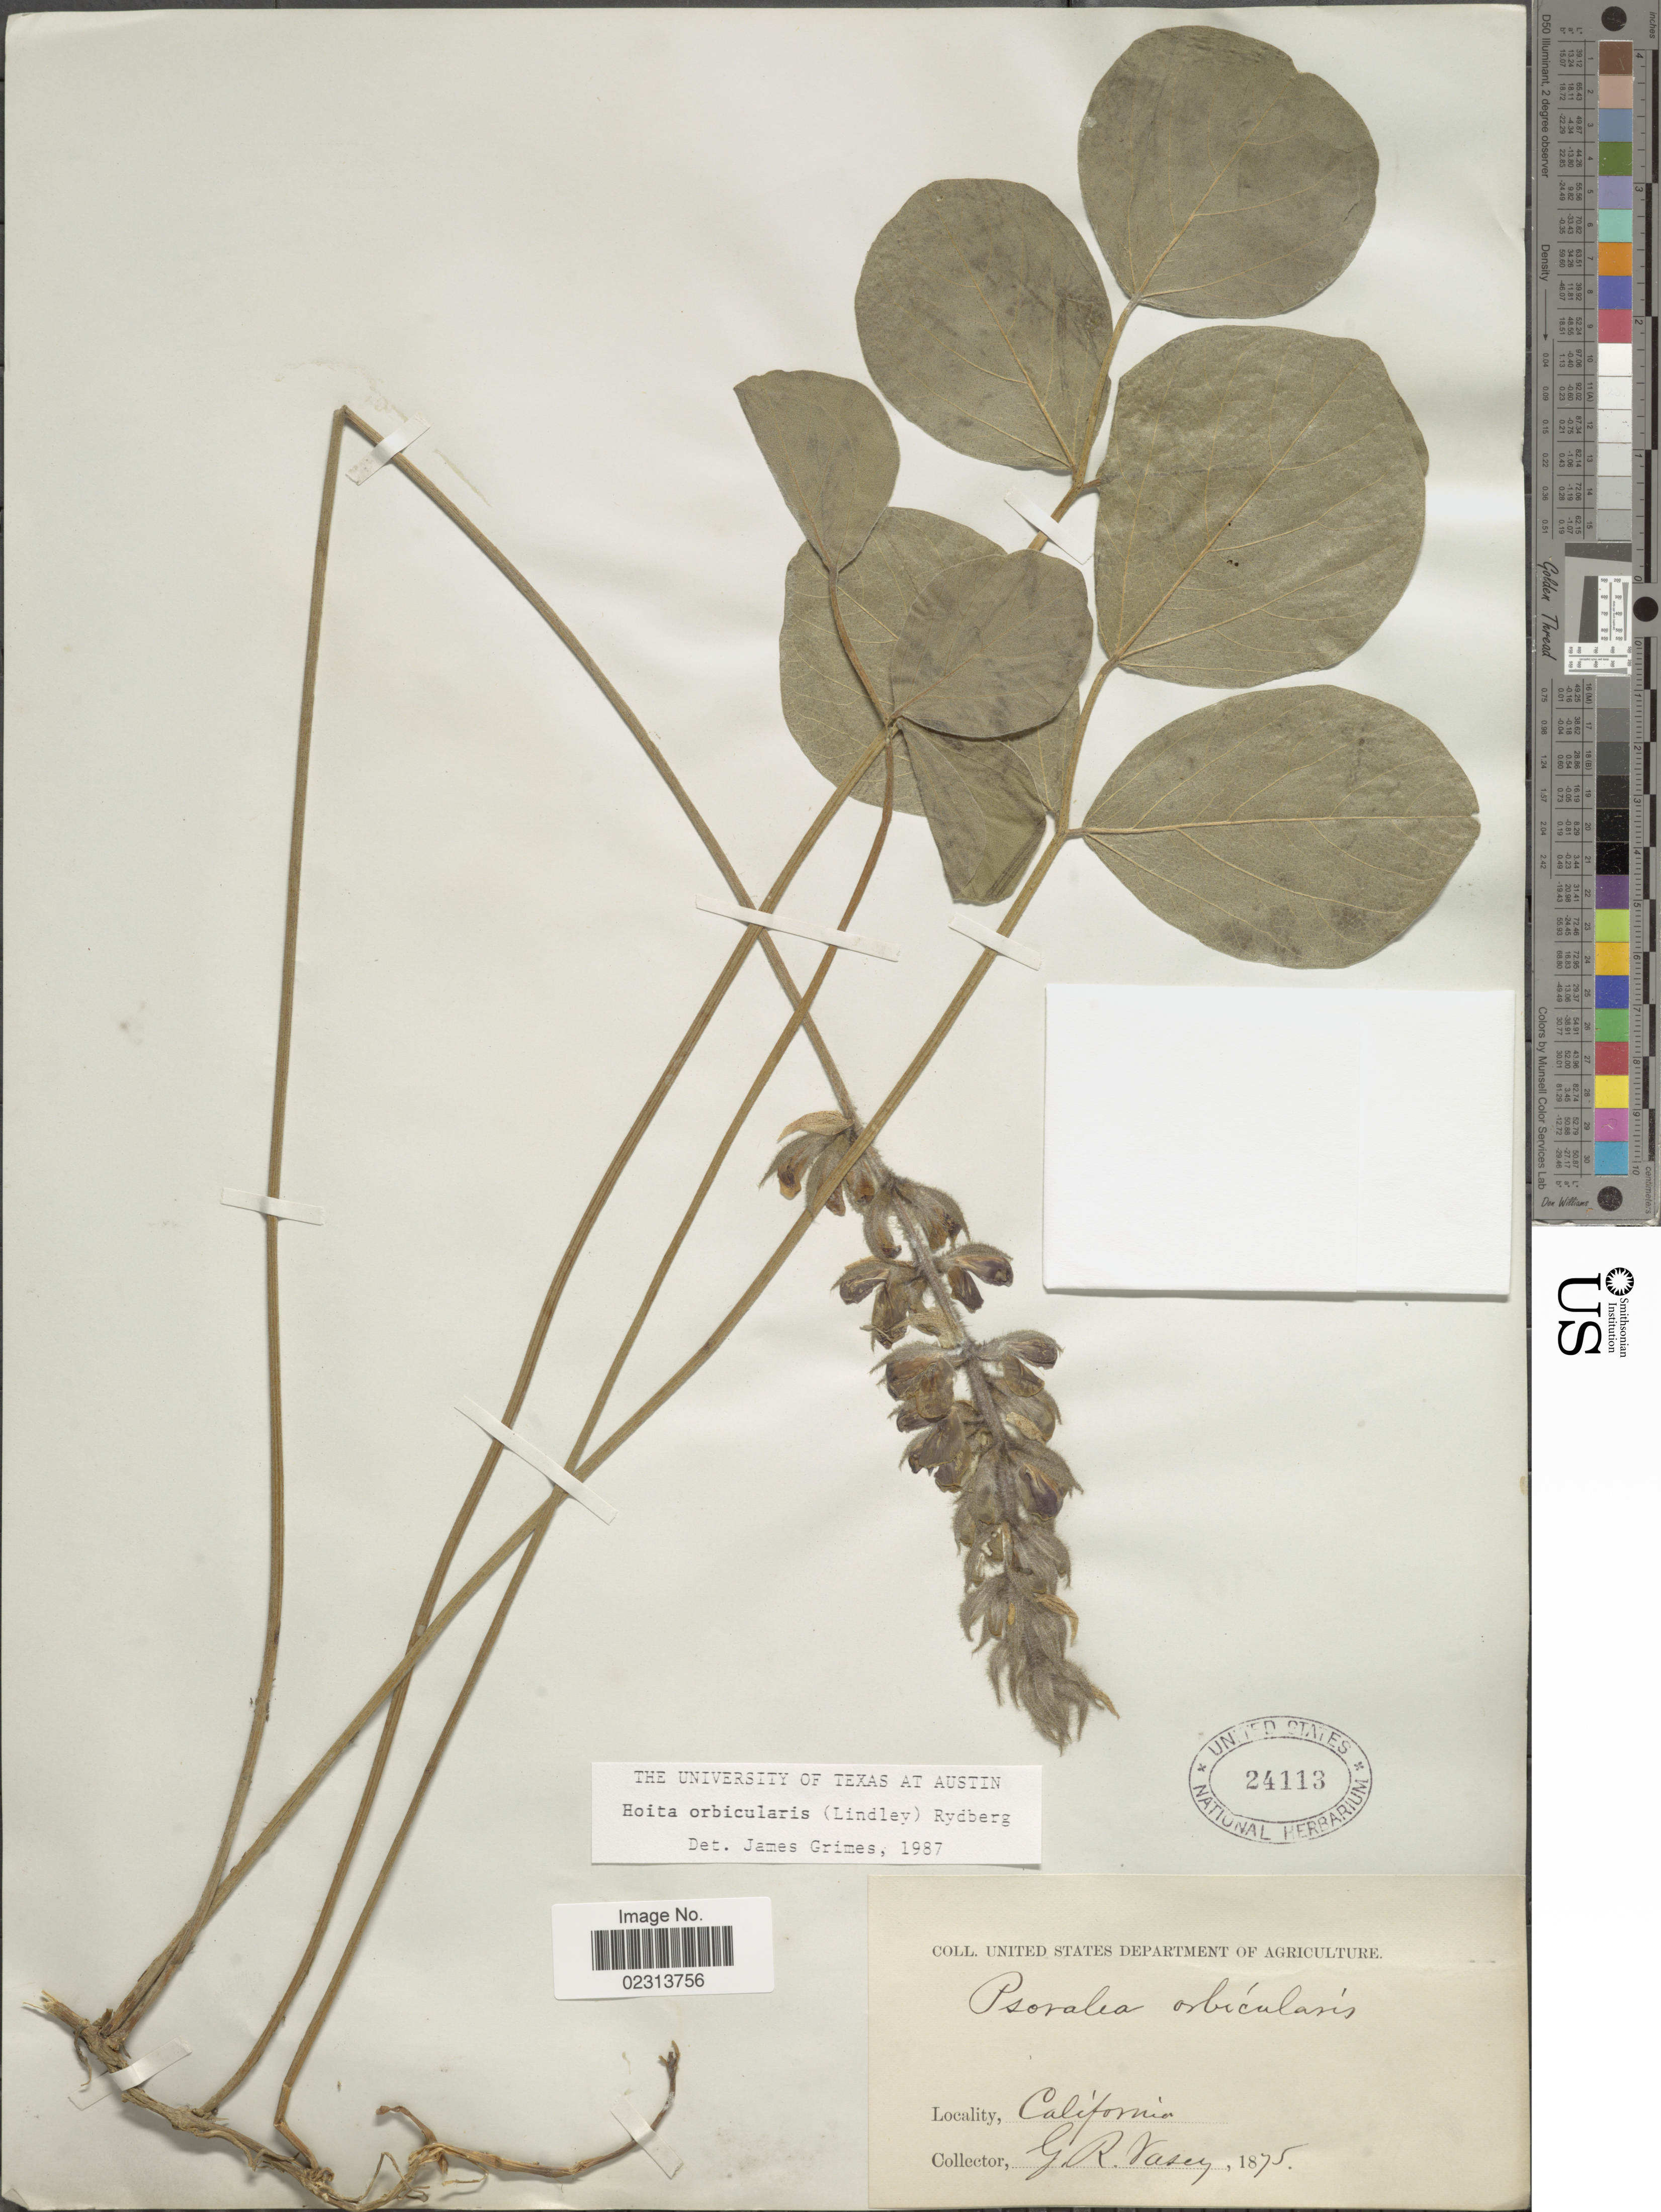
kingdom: Plantae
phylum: Tracheophyta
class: Magnoliopsida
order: Fabales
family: Fabaceae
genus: Hoita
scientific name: Hoita orbicularis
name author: (Lindl.) Rydb.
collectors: G. R. Vasey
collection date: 1875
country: United States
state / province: California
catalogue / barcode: US 24113